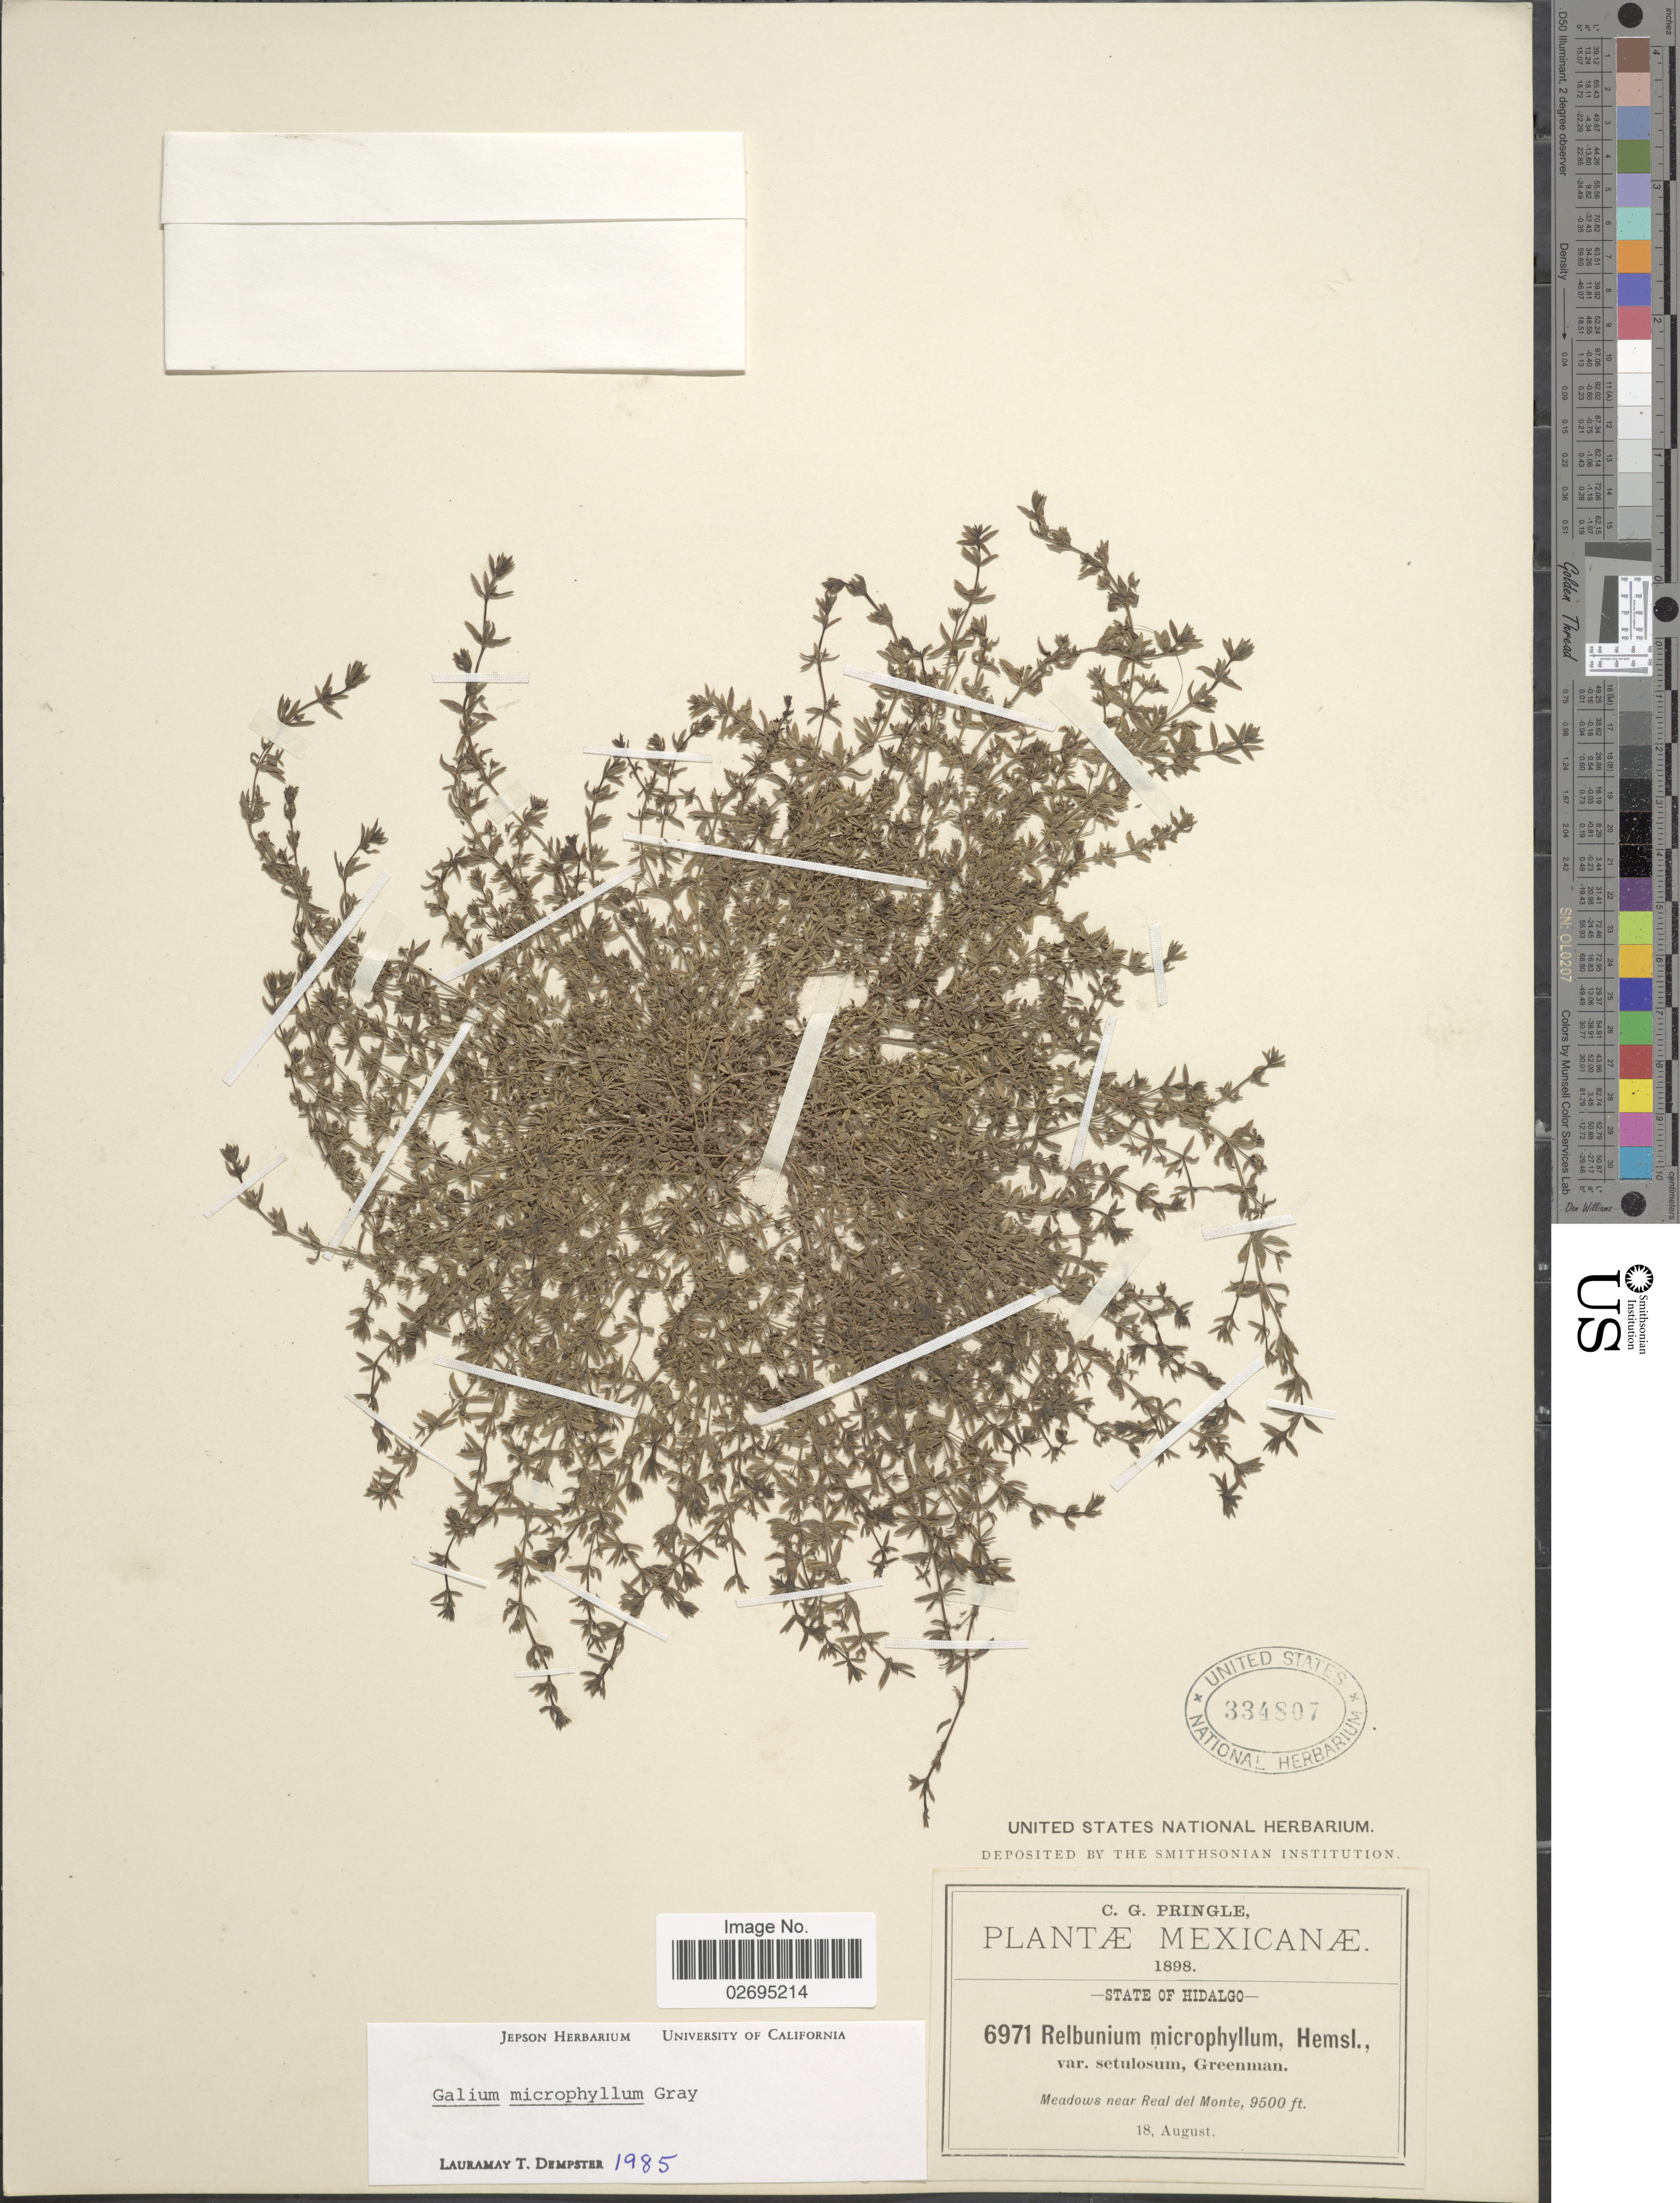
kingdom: Plantae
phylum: Tracheophyta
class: Magnoliopsida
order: Gentianales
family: Rubiaceae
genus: Galium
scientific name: Galium microphyllum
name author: A. Gray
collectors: C. G. Pringle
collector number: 6971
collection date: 1898-08-18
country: Mexico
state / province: Hidalgo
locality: Near Real del Monte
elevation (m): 2896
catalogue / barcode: US 334807